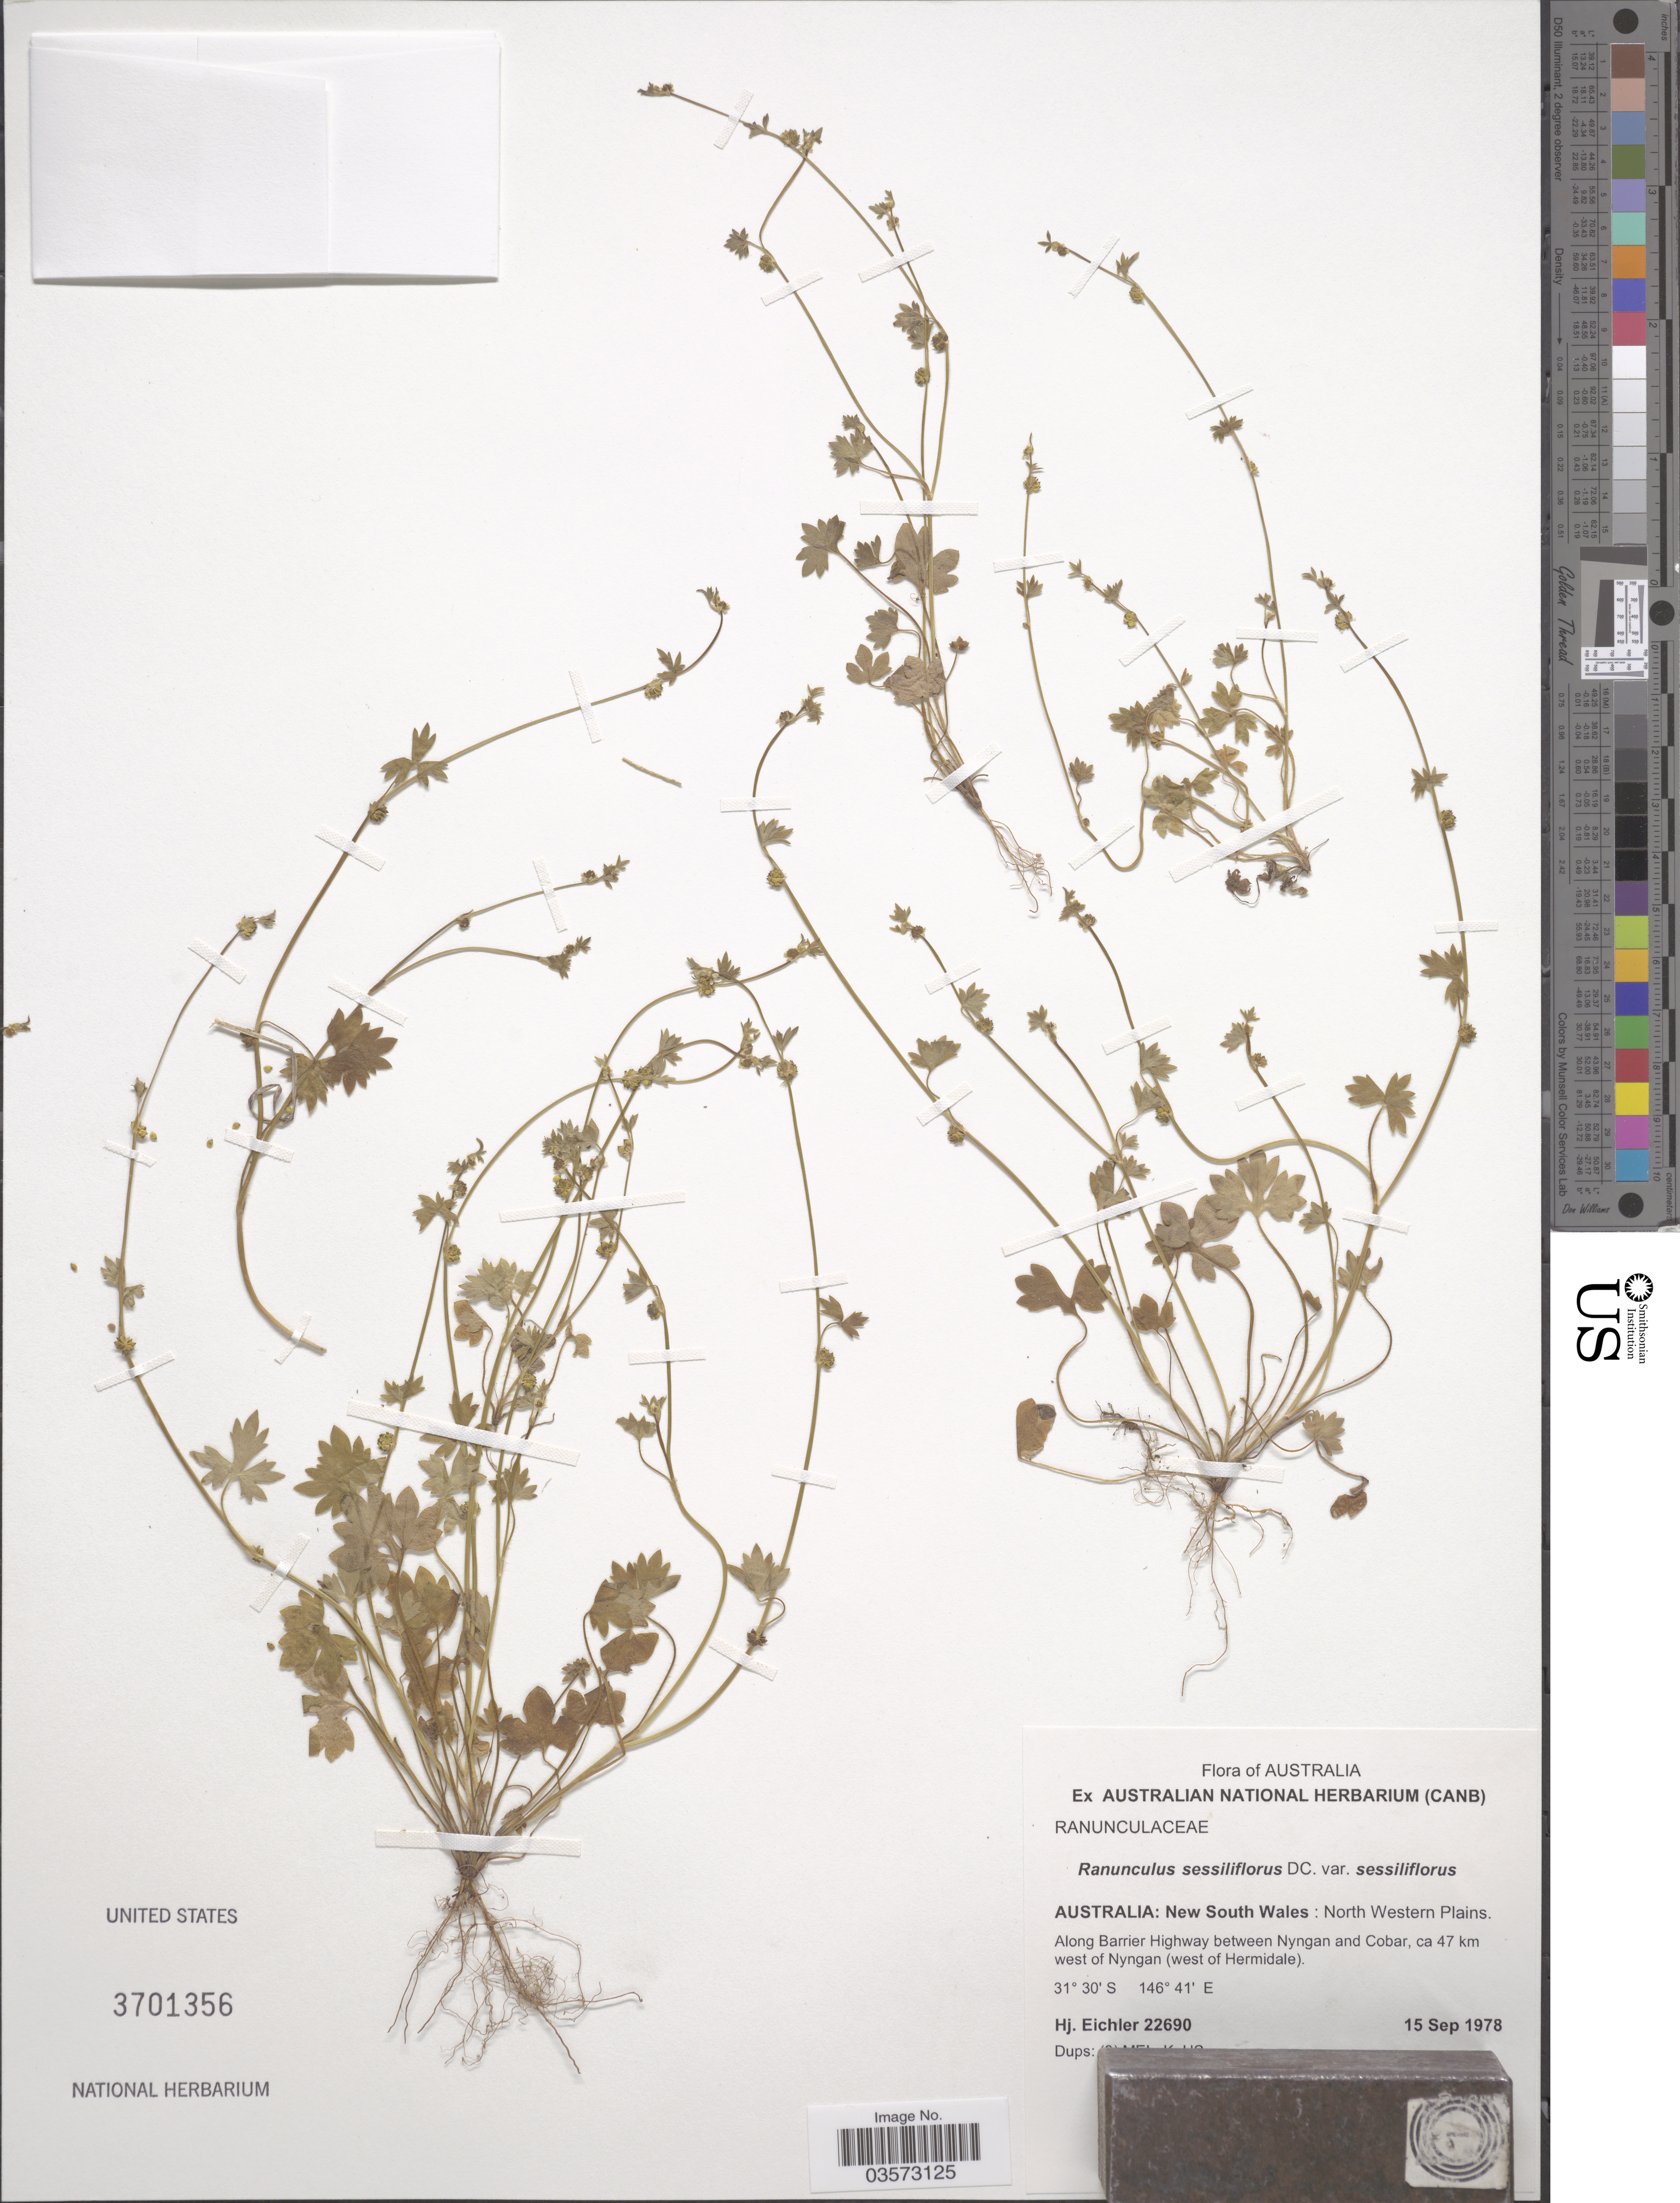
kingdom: Plantae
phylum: Tracheophyta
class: Magnoliopsida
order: Ranunculales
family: Ranunculaceae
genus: Ranunculus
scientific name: Ranunculus sessiliflorus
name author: R. Br. ex DC.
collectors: H. Eichler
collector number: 22690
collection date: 1978-09-15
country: Australia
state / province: New South Wales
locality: North Western Plains. Along Barrier Highway between Nyngan and Cobar, ca 47 km west of Nyngan (west of Hermidale).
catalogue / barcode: US 3701356